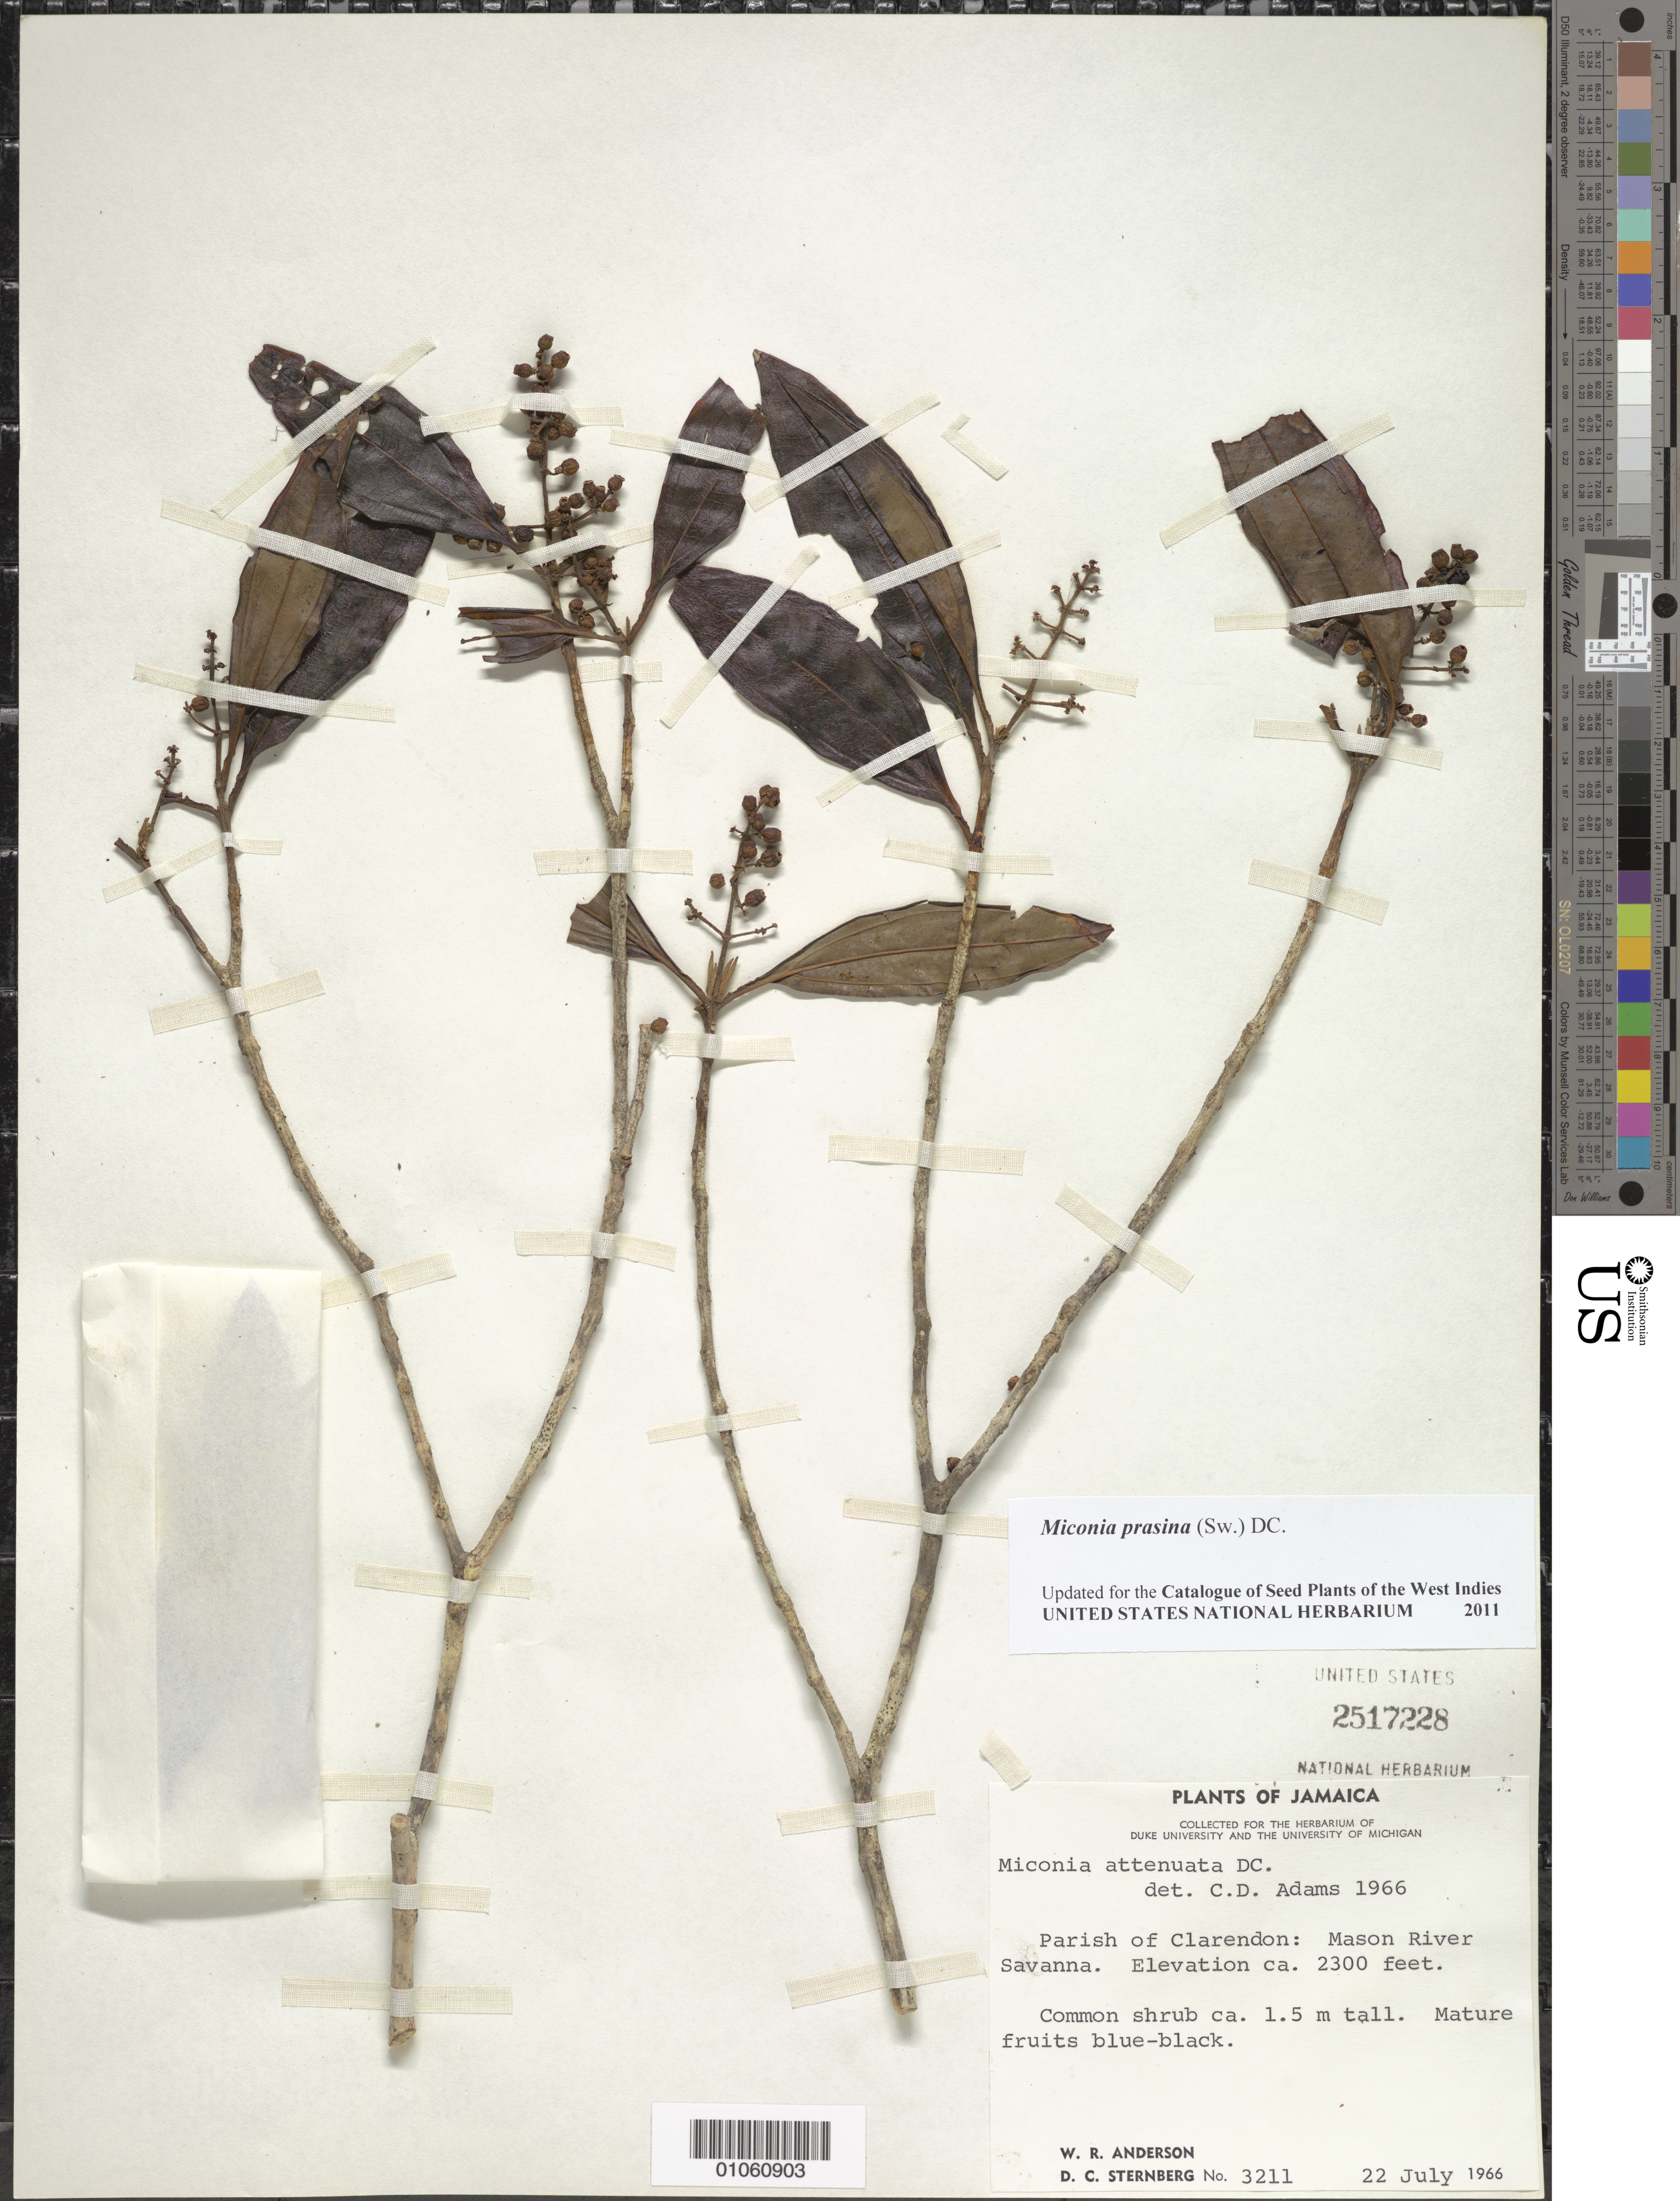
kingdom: Plantae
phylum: Tracheophyta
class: Magnoliopsida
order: Myrtales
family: Melastomataceae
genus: Miconia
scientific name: Miconia prasina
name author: (Sw.) DC.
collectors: W. R. Anderson & D. Sternberg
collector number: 3211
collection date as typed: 22 Jul 1966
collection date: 1966-07-22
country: Jamaica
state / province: Clarendon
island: Jamaica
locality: Mason River Savanna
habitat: Savanna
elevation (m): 701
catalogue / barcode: US 2517228